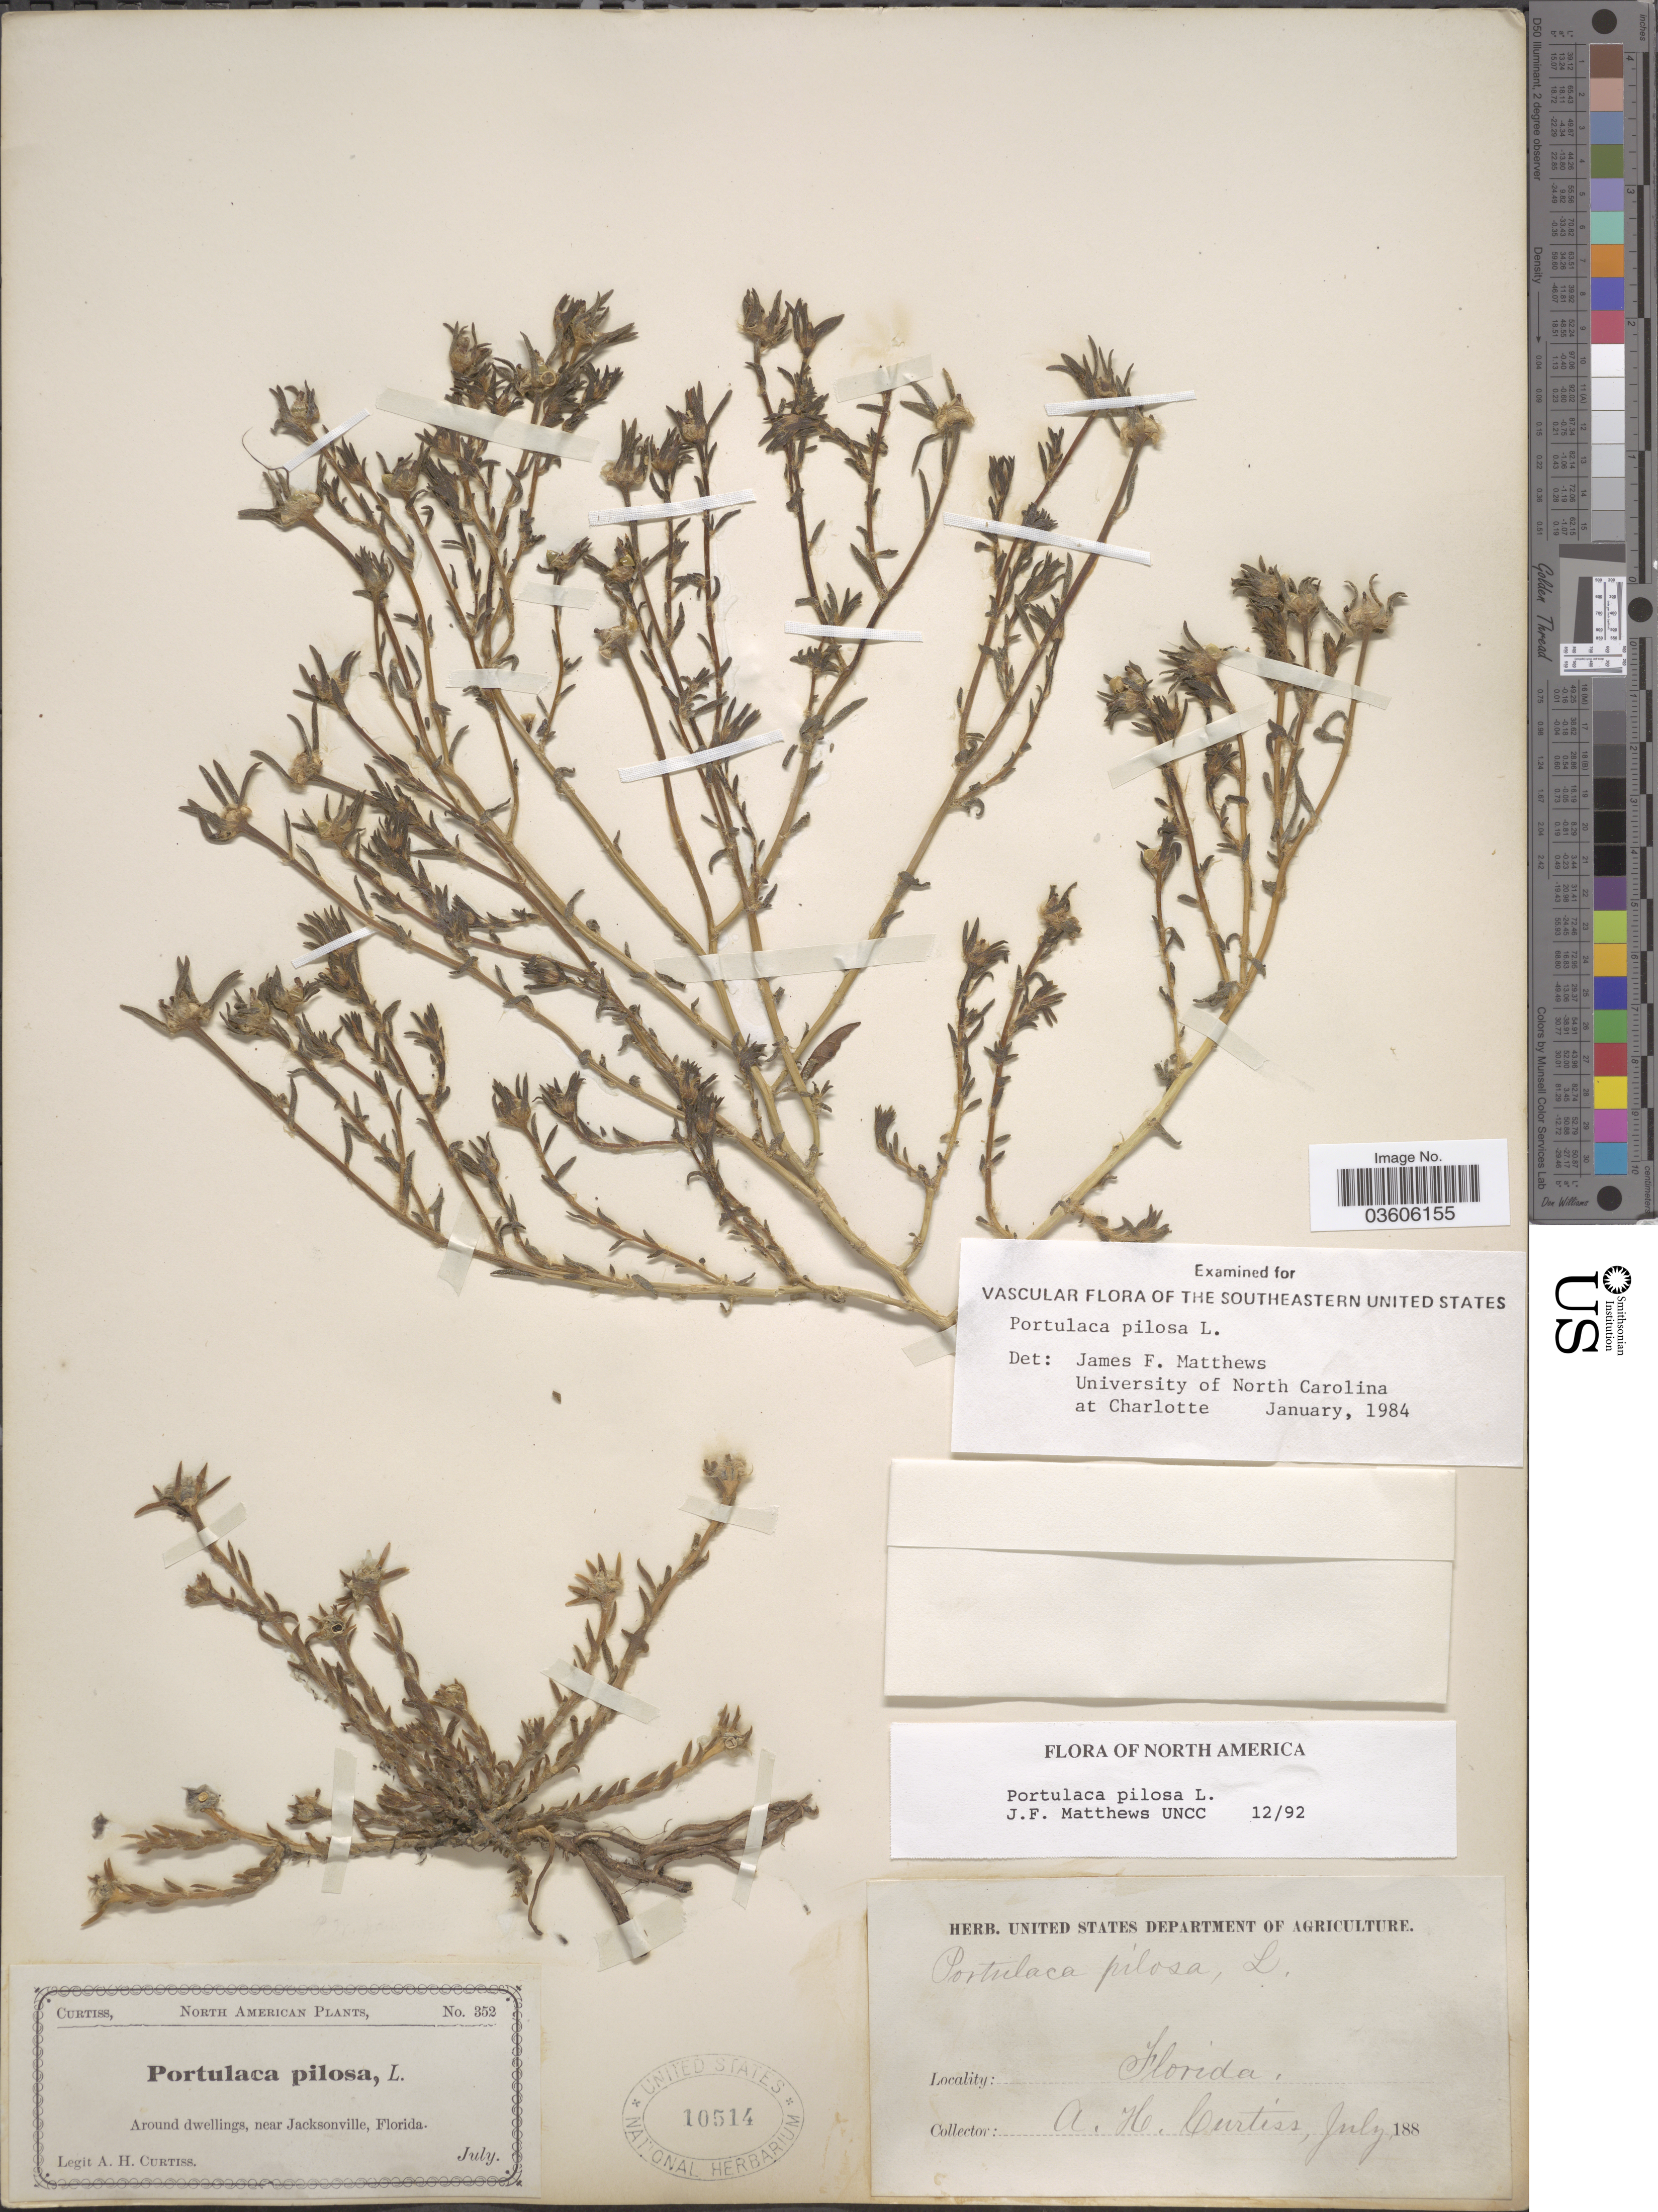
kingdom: Plantae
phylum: Tracheophyta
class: Magnoliopsida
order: Caryophyllales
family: Portulacaceae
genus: Portulaca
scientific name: Portulaca pilosa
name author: L.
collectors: A. H. Curtiss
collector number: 352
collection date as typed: July, 188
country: United States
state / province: Florida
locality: Around dwellings, near Jacksonville.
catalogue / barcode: US 10514